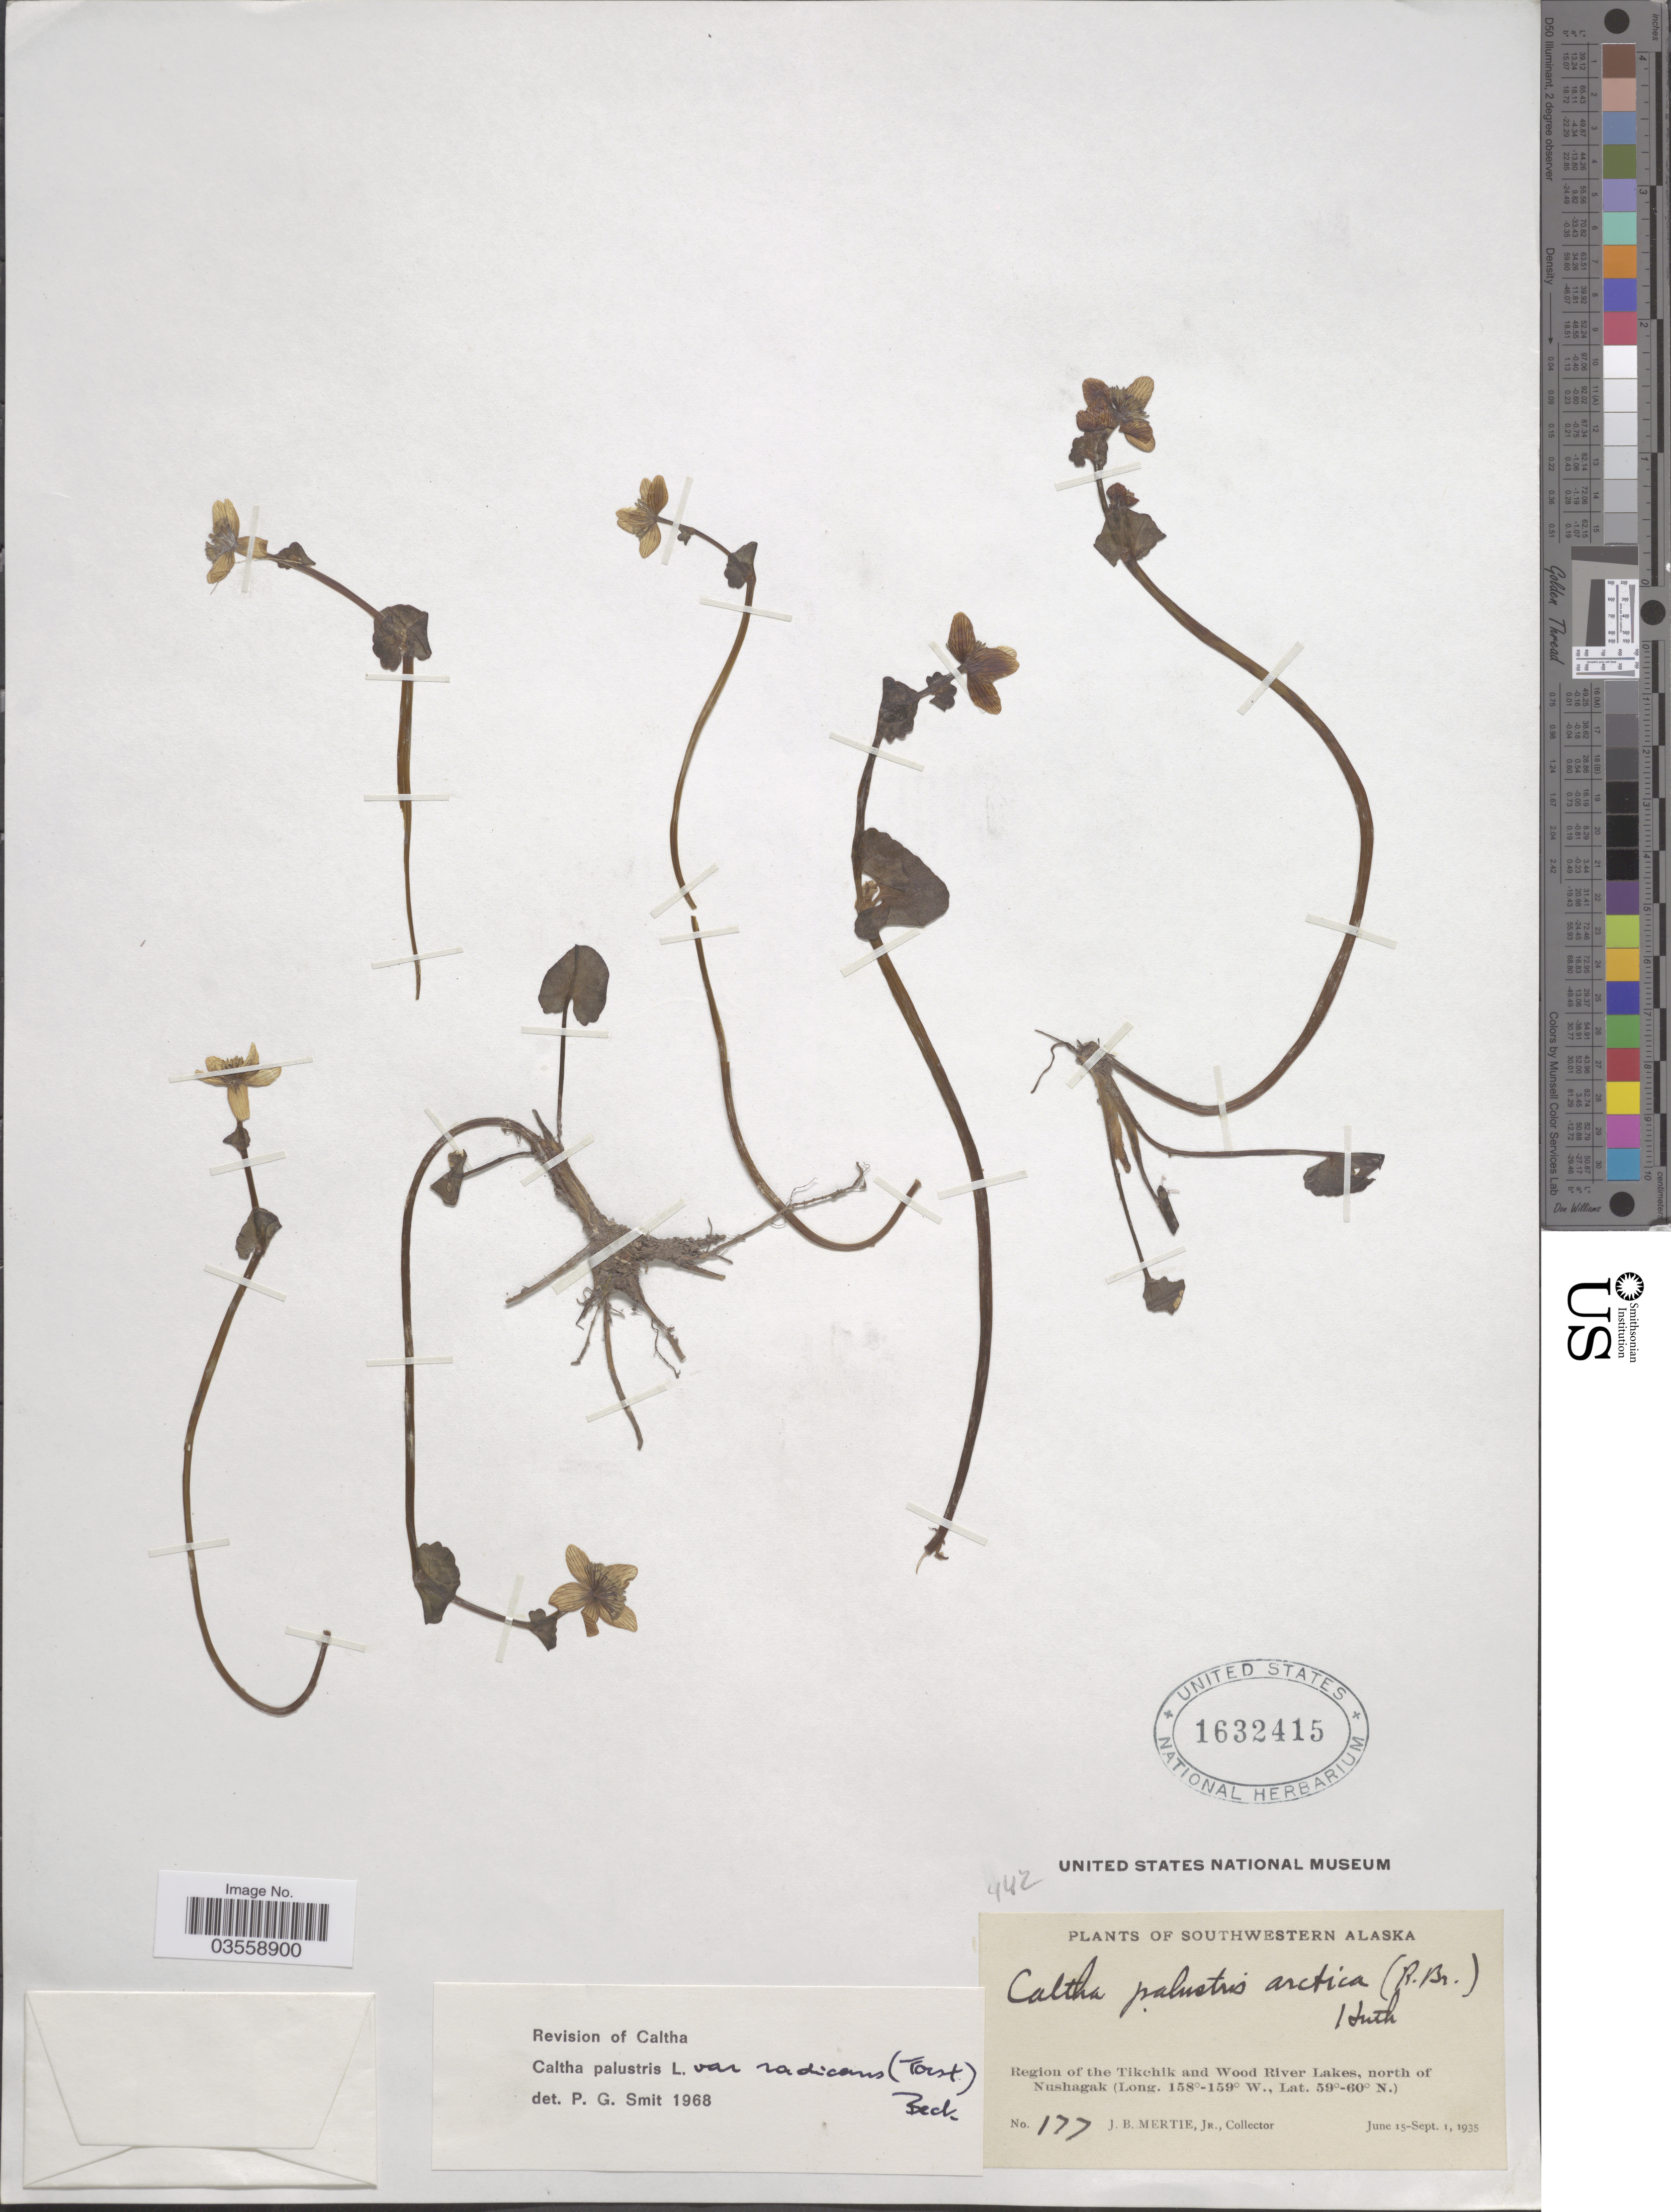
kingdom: Plantae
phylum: Tracheophyta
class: Magnoliopsida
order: Ranunculales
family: Ranunculaceae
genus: Caltha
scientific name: Caltha palustris var. radicans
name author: (T.F. Forst) Beck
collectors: J. Mertie Jr.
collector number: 177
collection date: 1935-06-15/1935-09-01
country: United States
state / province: Alaska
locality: Southwestern Alaska. Region of the Tikchik and Wood River Lakes, north of Nushagak.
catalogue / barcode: US 1632415